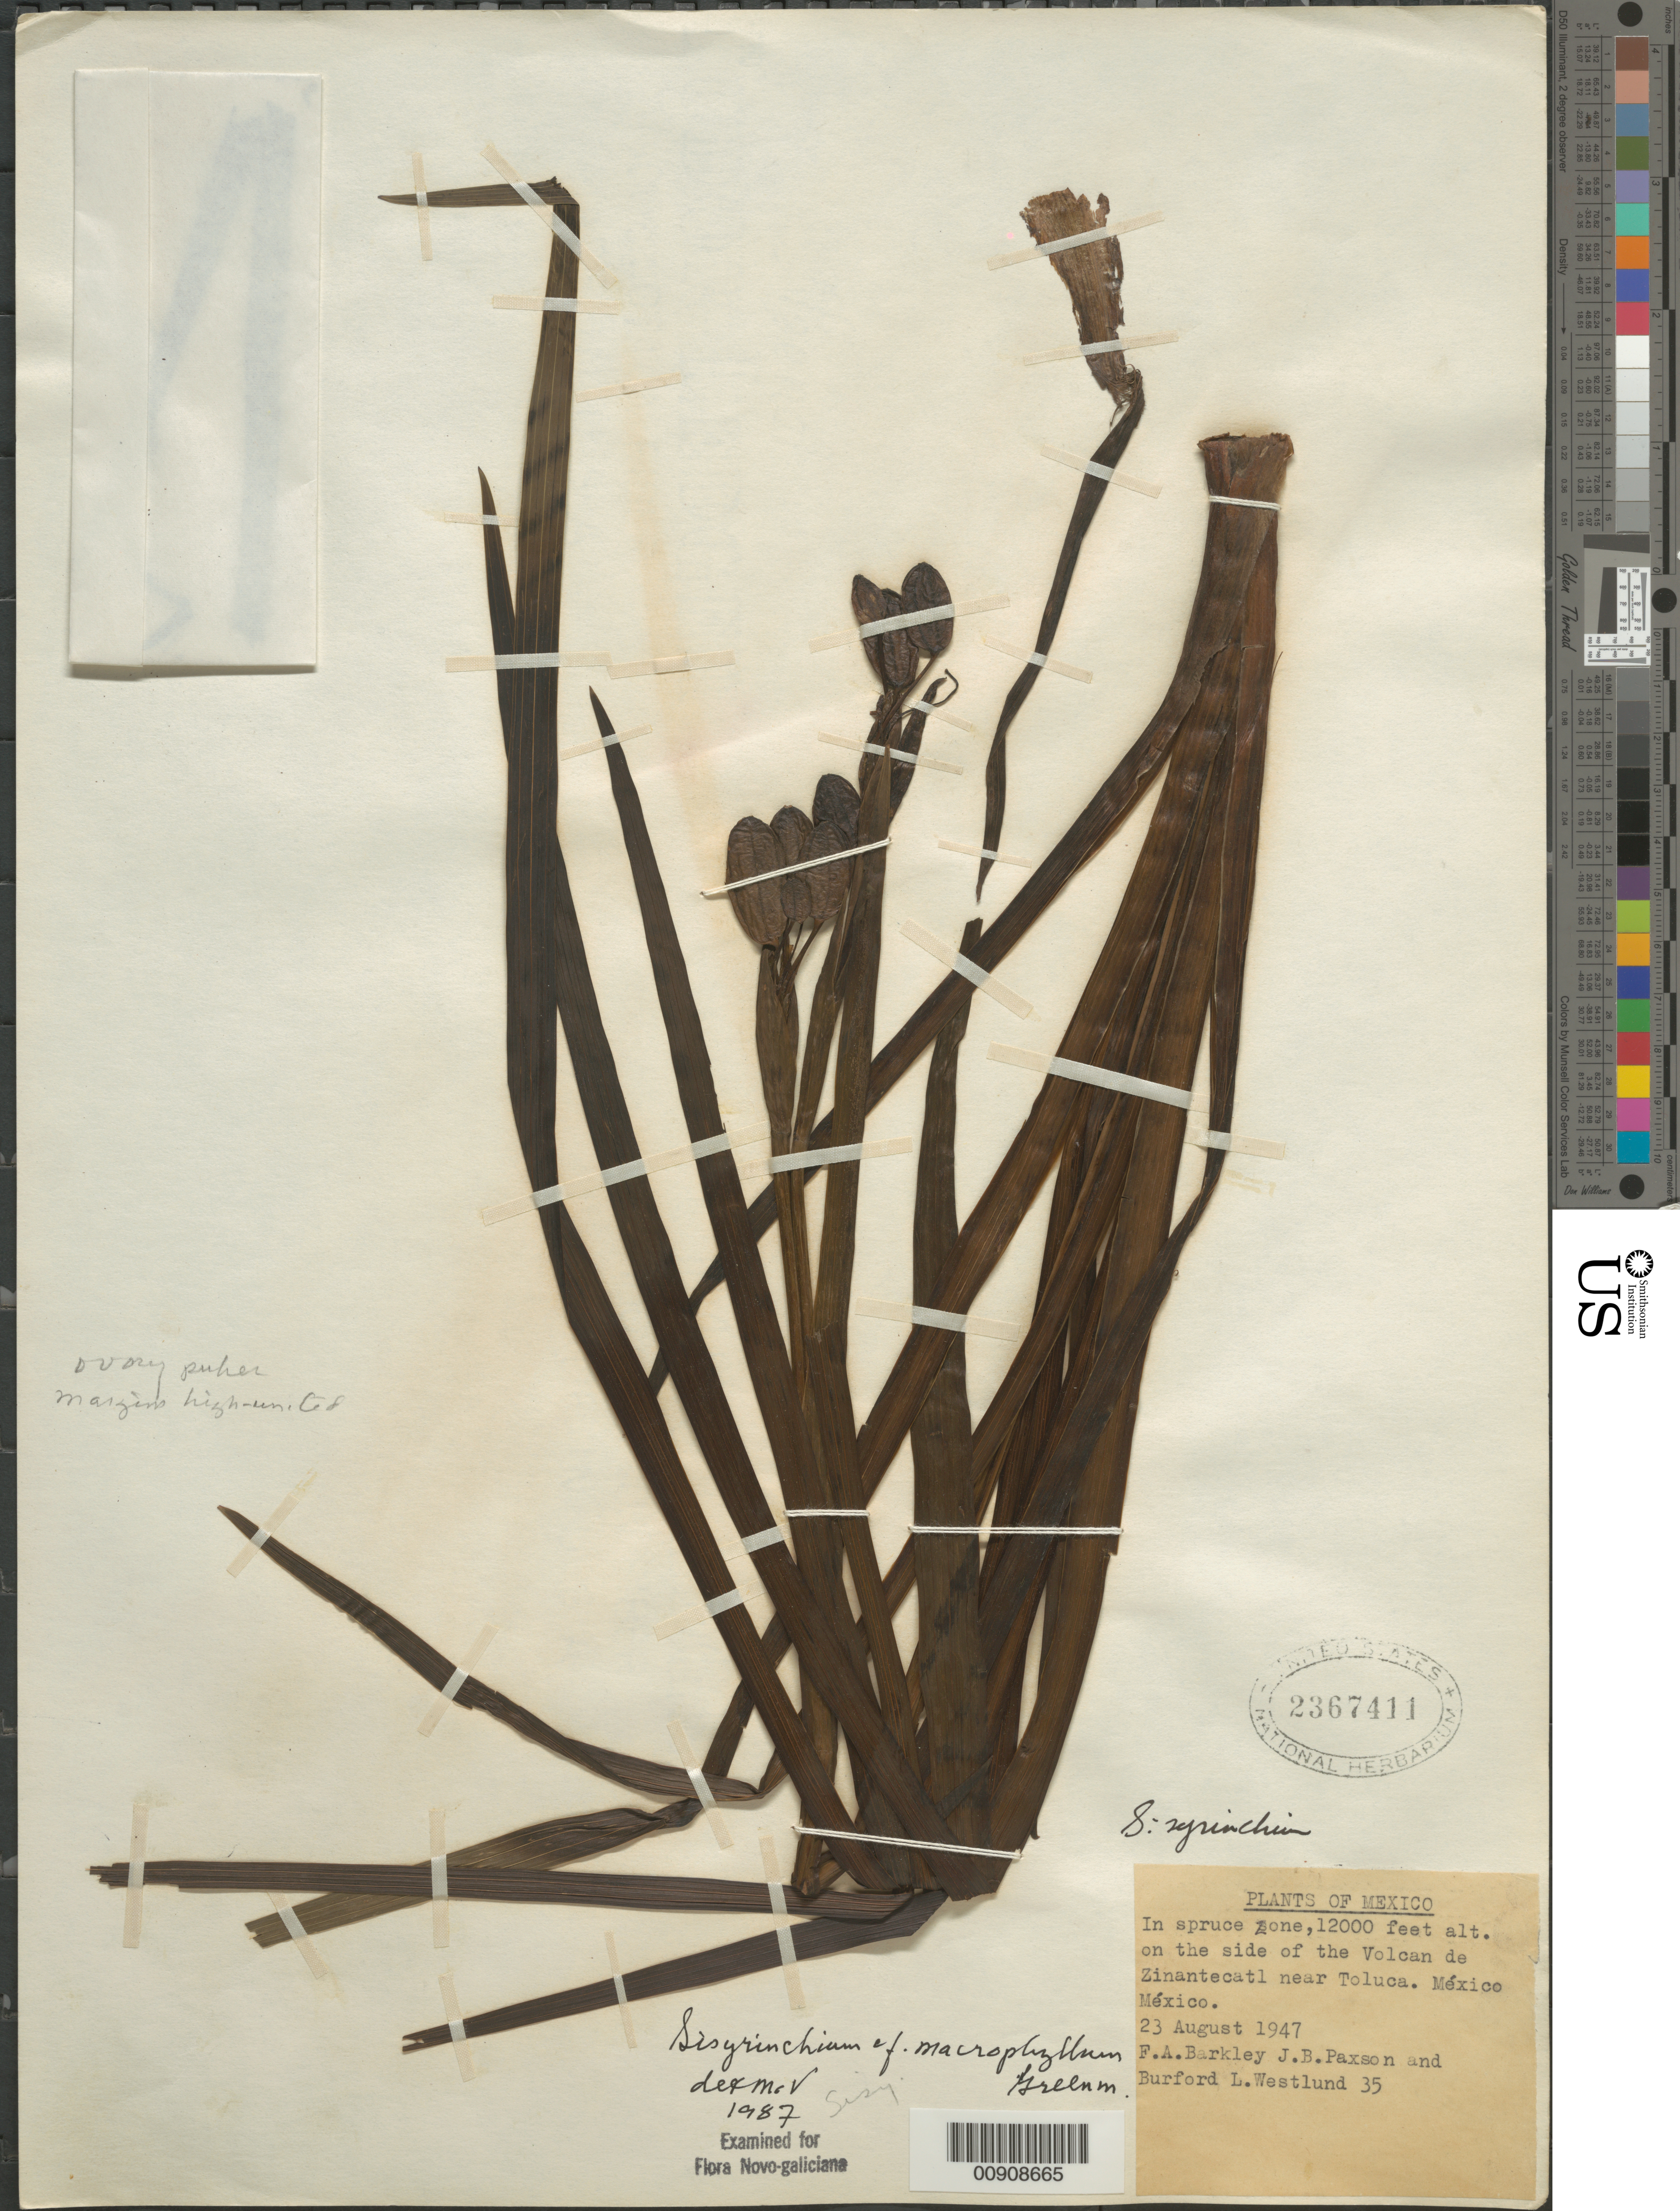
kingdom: Plantae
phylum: Tracheophyta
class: Liliopsida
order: Asparagales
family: Iridaceae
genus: Sisyrinchium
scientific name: Sisyrinchium macrophyllum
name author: Greenm.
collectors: F. A. Barkley, J. B. Paxson & B. Westlund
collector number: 35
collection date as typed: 23 Aug 1947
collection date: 1947-08-23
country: Mexico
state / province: México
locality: On the side of the Volcan de Zinantecatl near Toluca. State of México.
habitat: In spruce zone.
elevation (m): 3658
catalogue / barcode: US 2367411